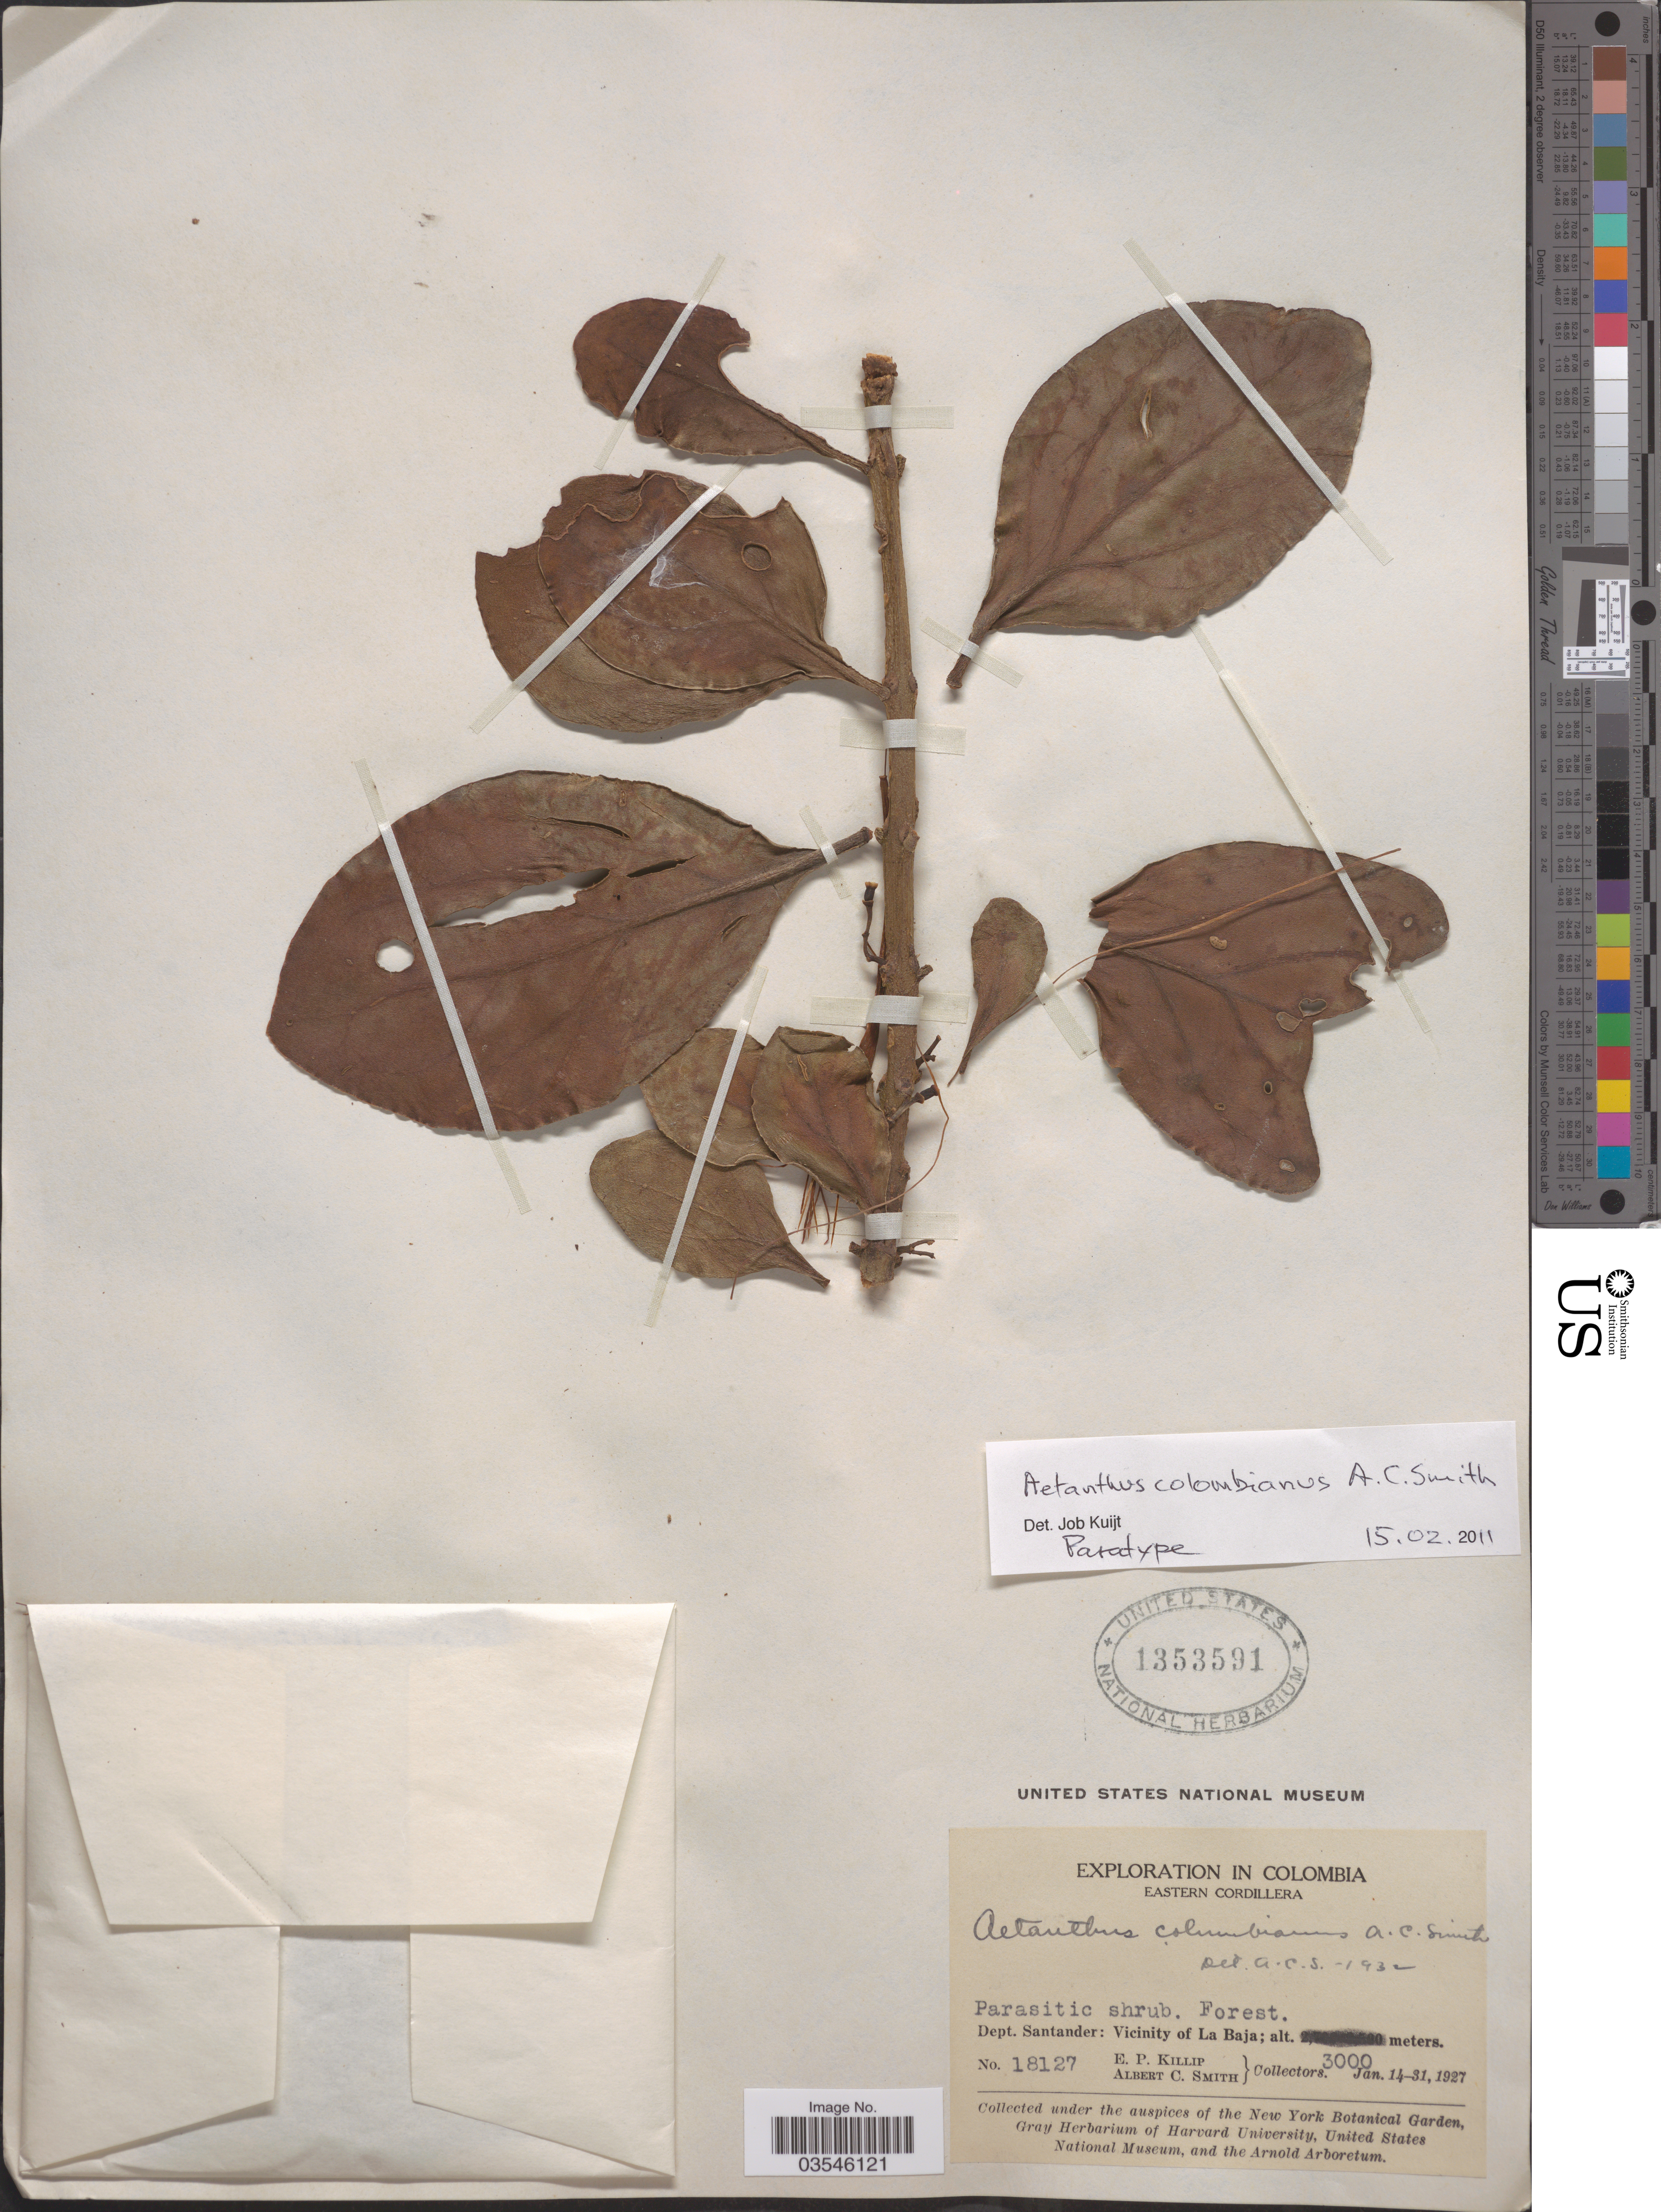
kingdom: Plantae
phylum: Tracheophyta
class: Magnoliopsida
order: Santalales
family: Loranthaceae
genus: Aetanthus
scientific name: Aetanthus colombianus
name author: A.C. Sm.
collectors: E. P. Killip & A. C. Smith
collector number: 18127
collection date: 1927-01-14/1927-01-31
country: Colombia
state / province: Santander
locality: Eastern Cordillera. Dept. Santander: Vicinity of La Baja.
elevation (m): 3000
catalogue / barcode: US 1353591